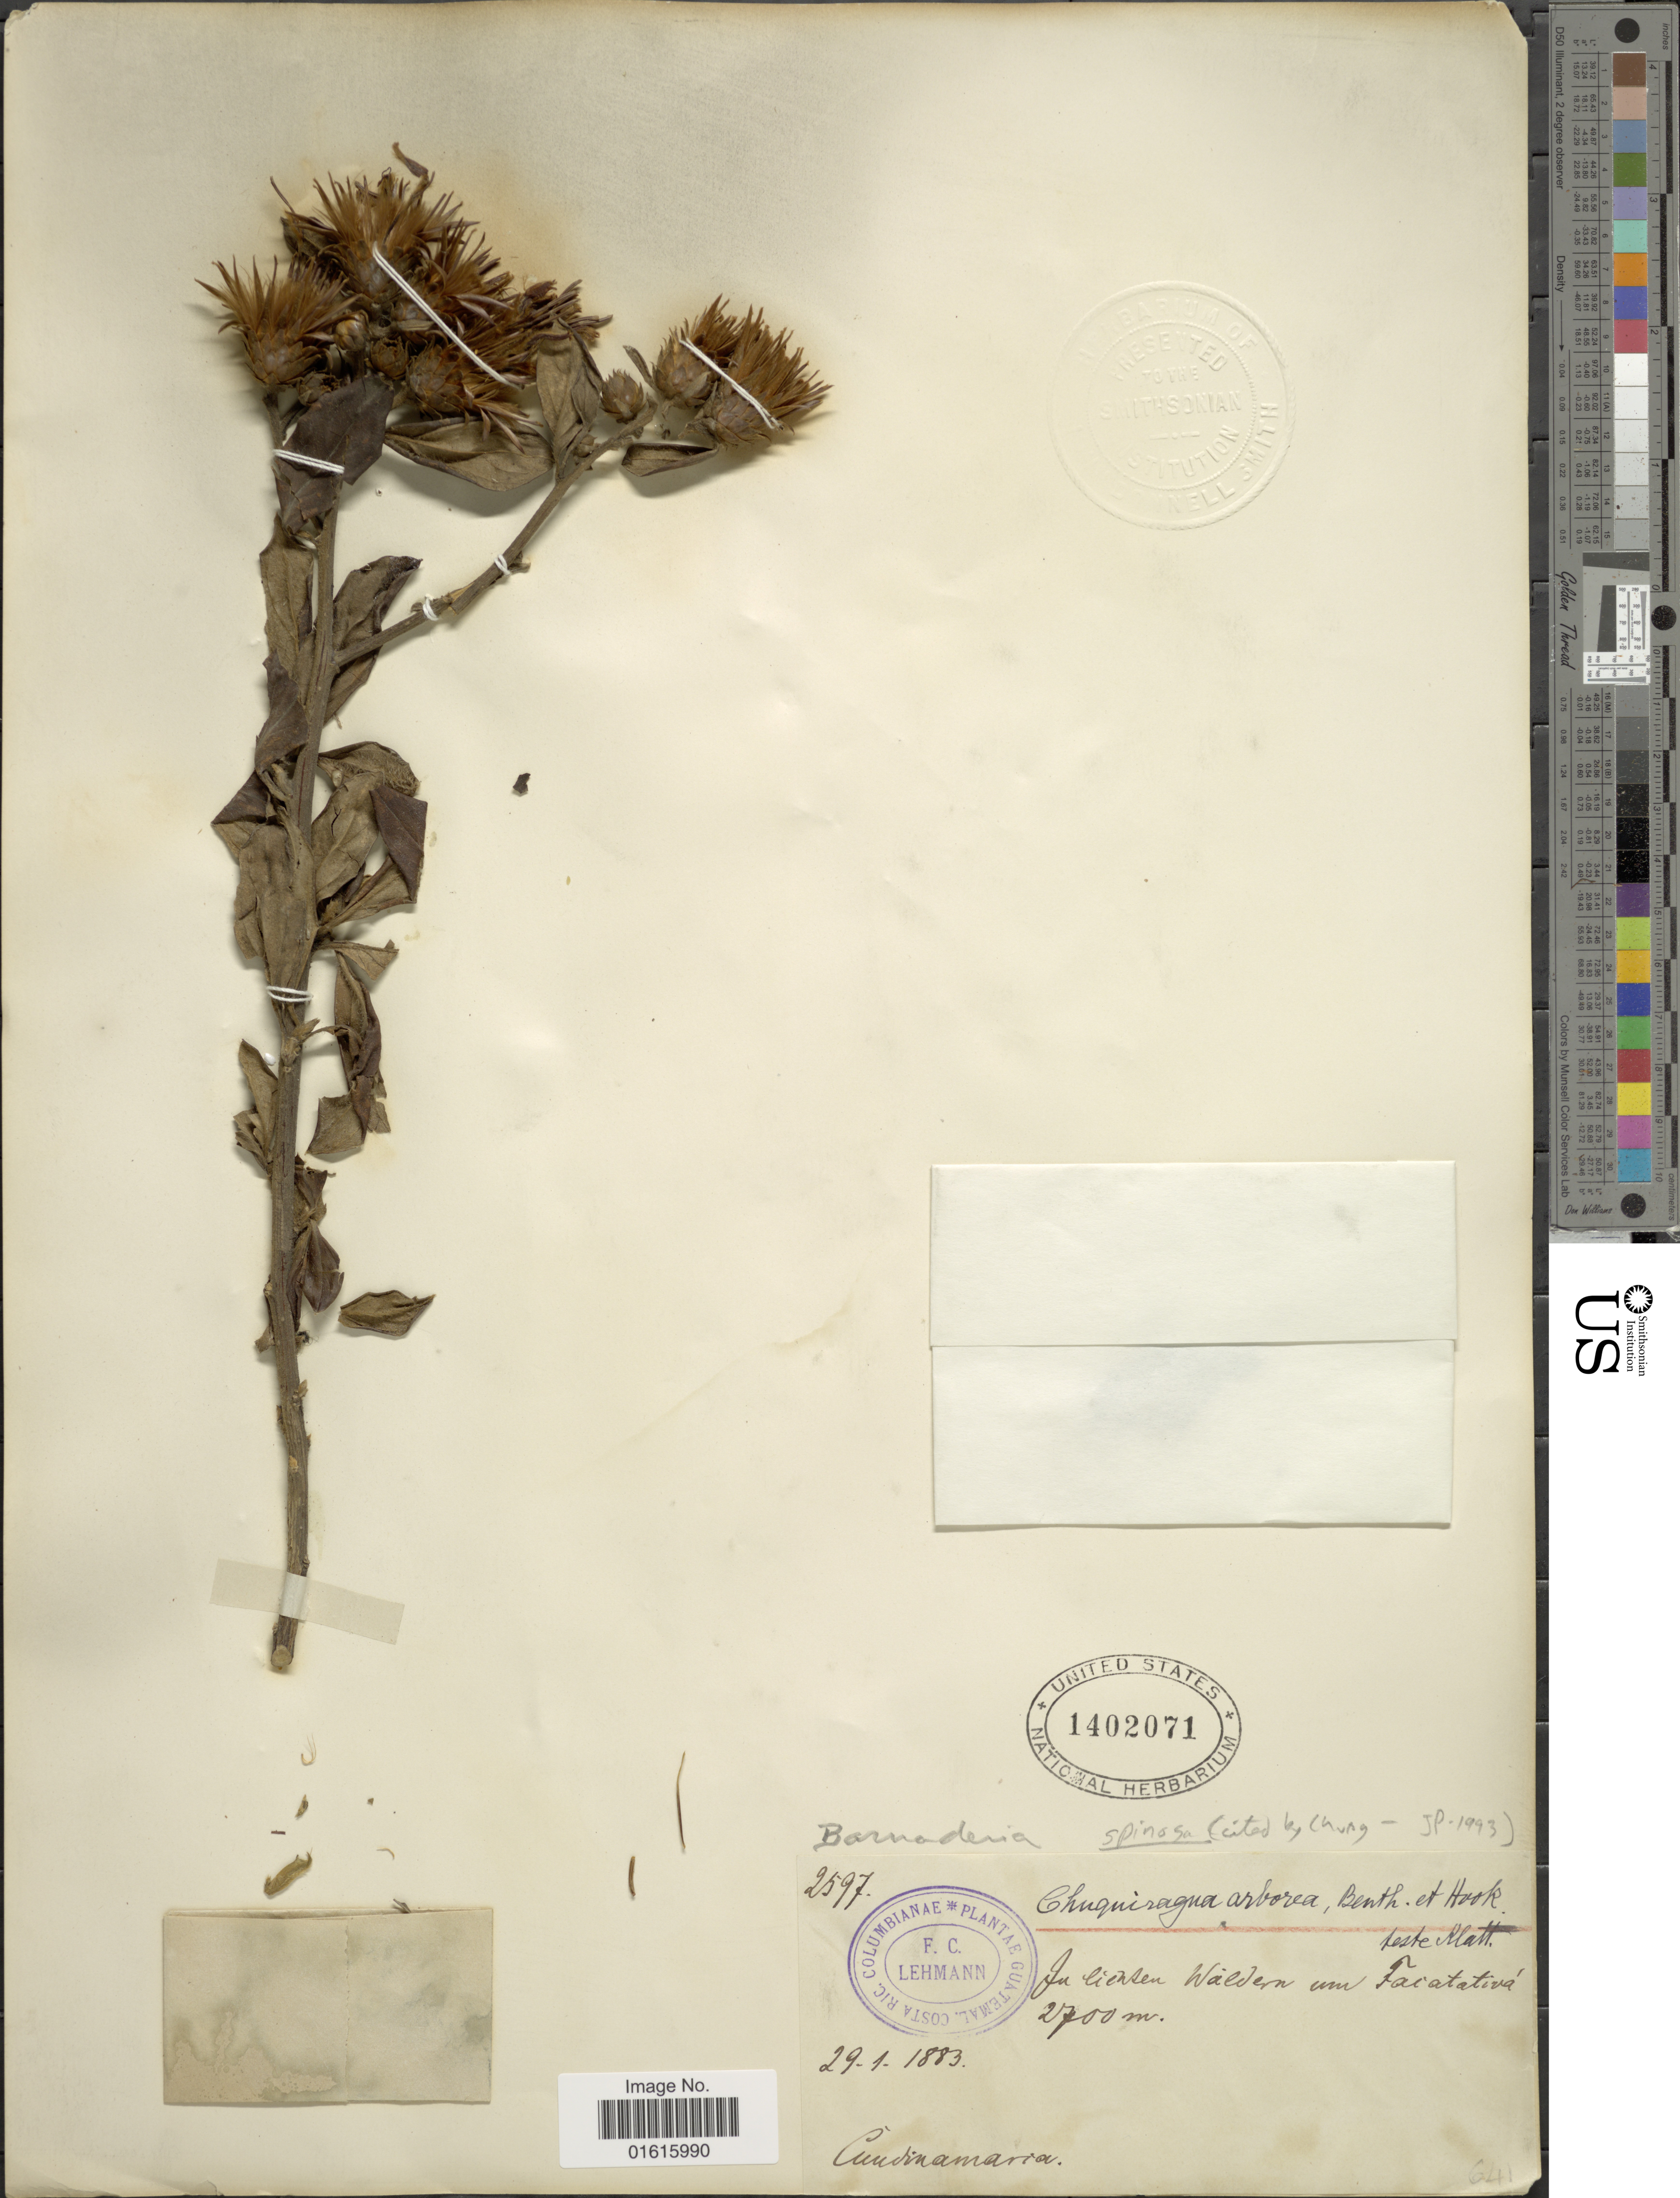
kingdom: Plantae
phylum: Tracheophyta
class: Magnoliopsida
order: Asterales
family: Asteraceae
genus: Barnadesia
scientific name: Barnadesia spinosa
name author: L. f.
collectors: ex herb. Lehmann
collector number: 2597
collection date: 1883-01-29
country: Colombia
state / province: Cundinamarca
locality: In lichten Walden um Facatativa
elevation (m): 2700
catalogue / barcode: US 1402071